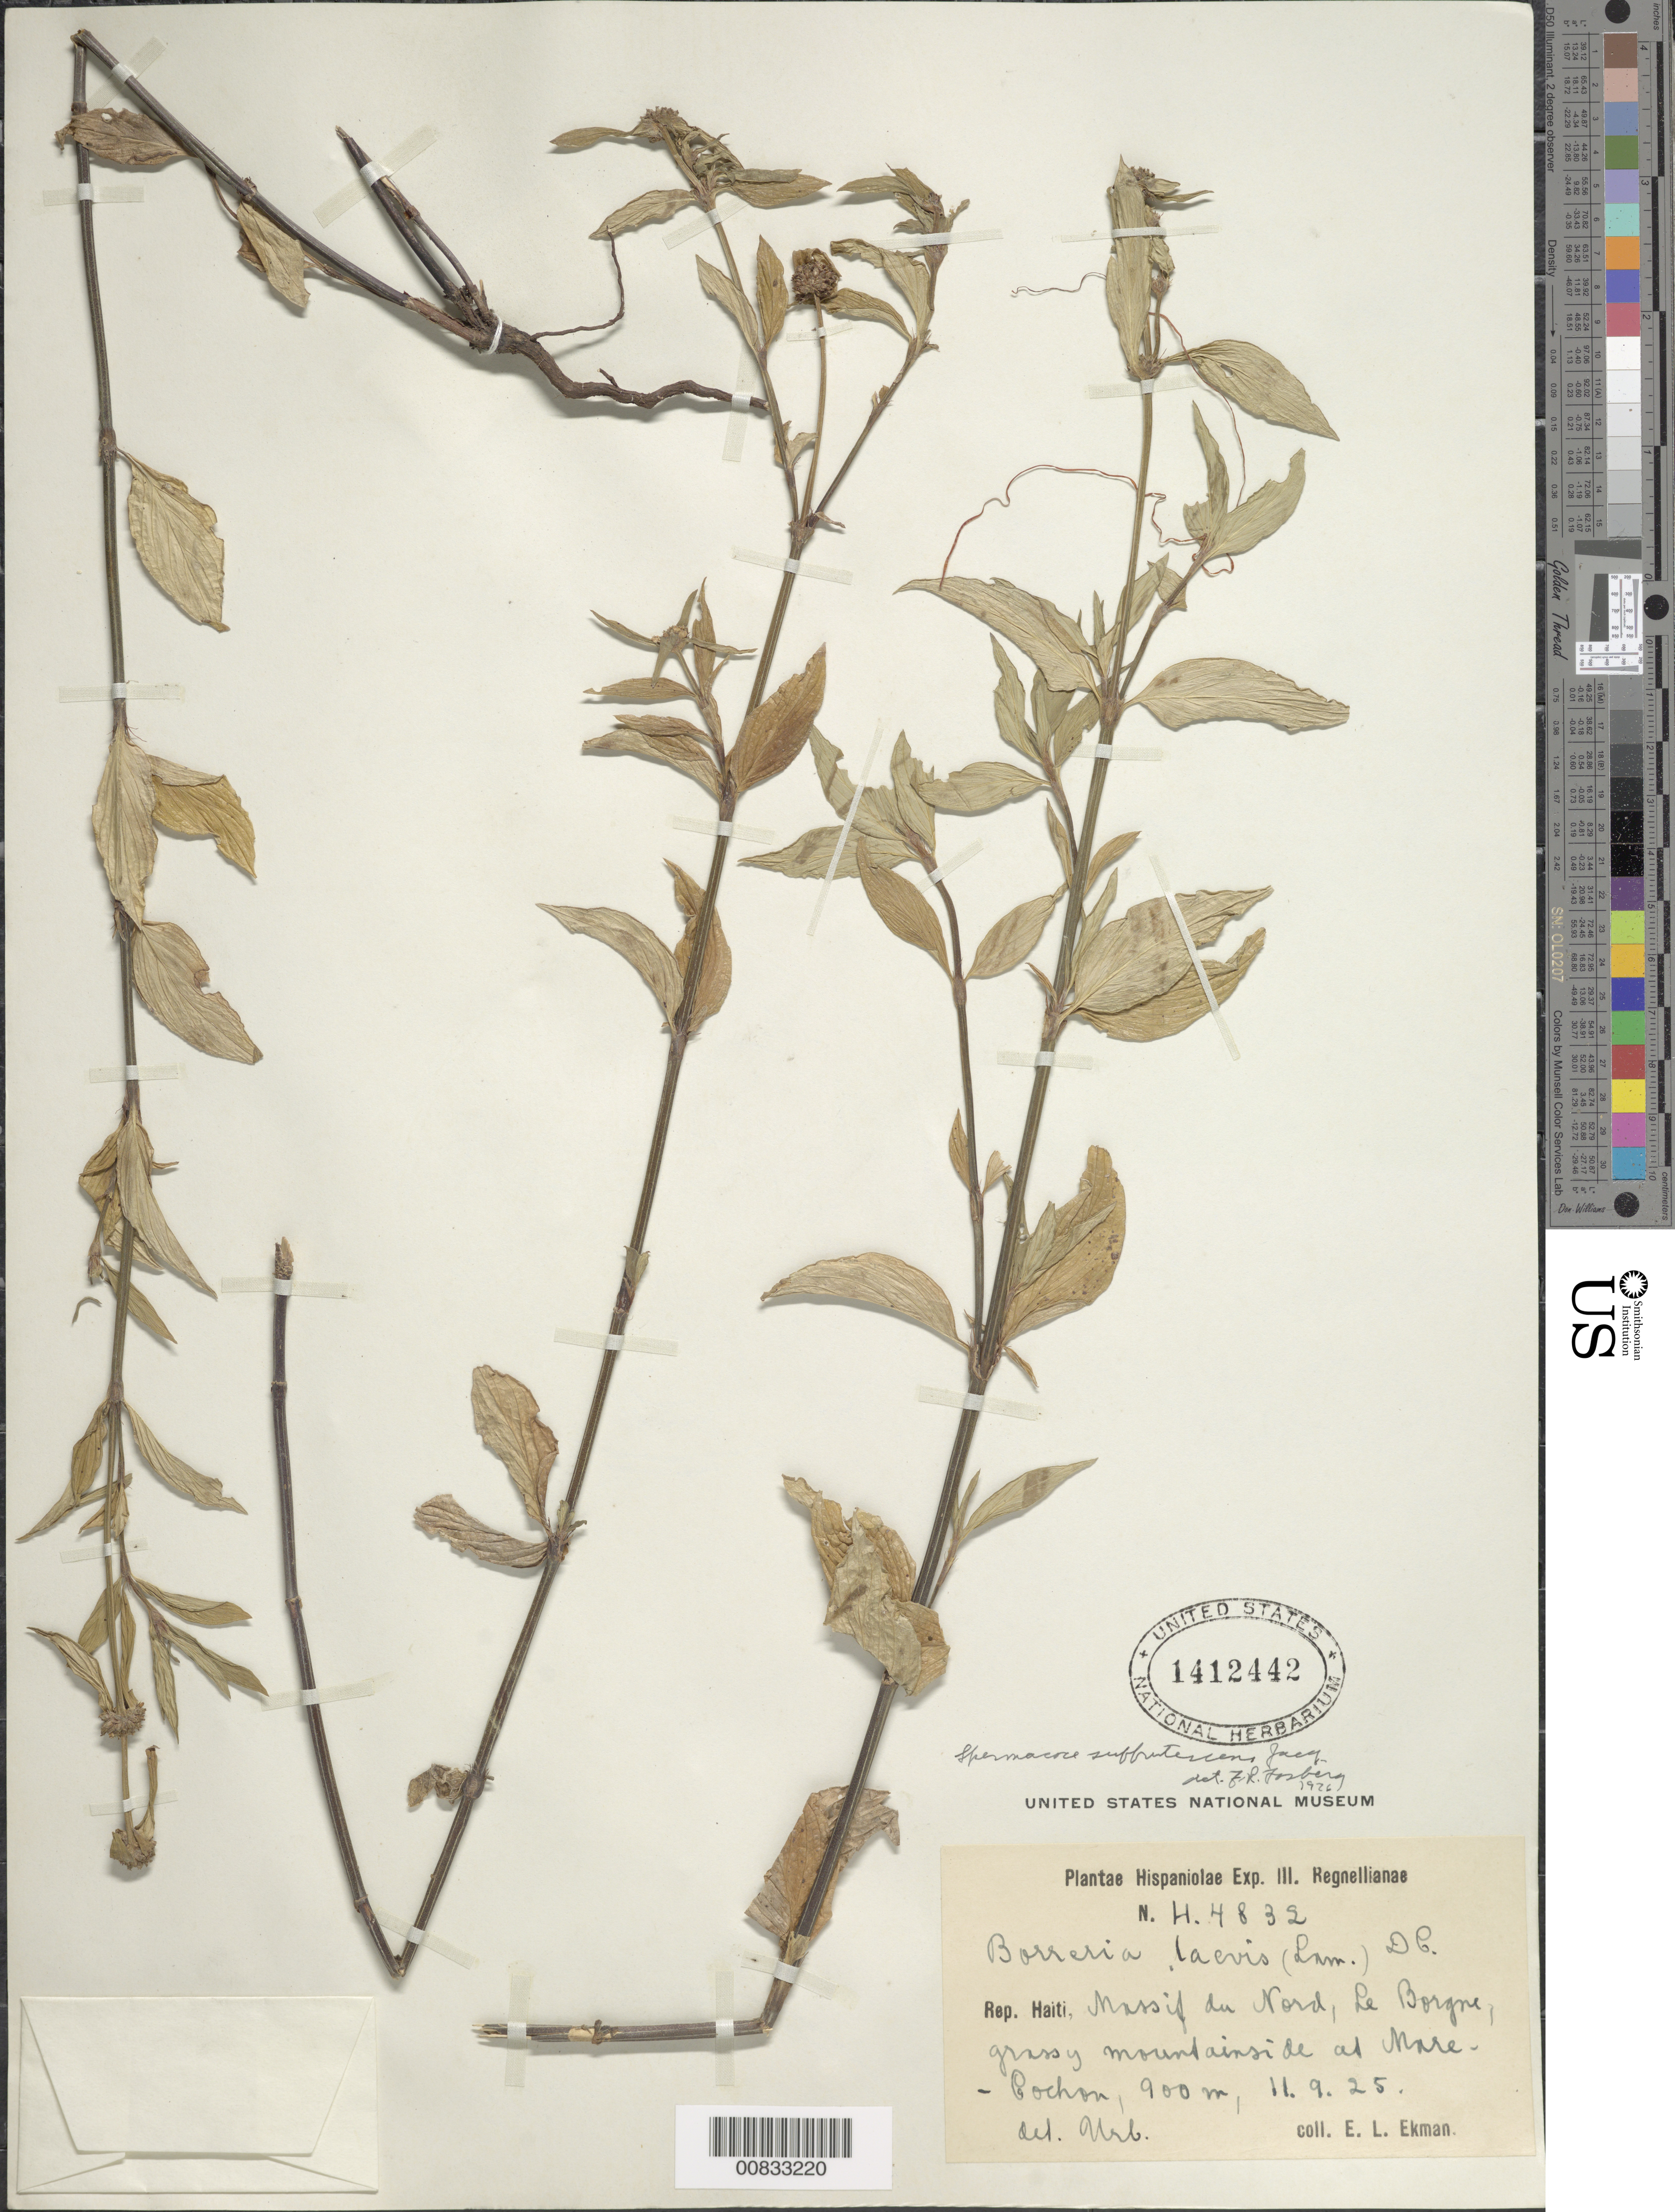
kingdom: Plantae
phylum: Tracheophyta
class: Magnoliopsida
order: Gentianales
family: Rubiaceae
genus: Spermacoce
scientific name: Spermacoce remota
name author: Lam.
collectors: E. L. Ekman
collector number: H 4832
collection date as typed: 11 Sep 1925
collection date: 1925-09-11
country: Haiti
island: Hispaniola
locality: Massif du Nord, Le Borgne, mountains at Mare-Cochon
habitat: Grassy mountains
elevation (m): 900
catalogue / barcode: US 1412442